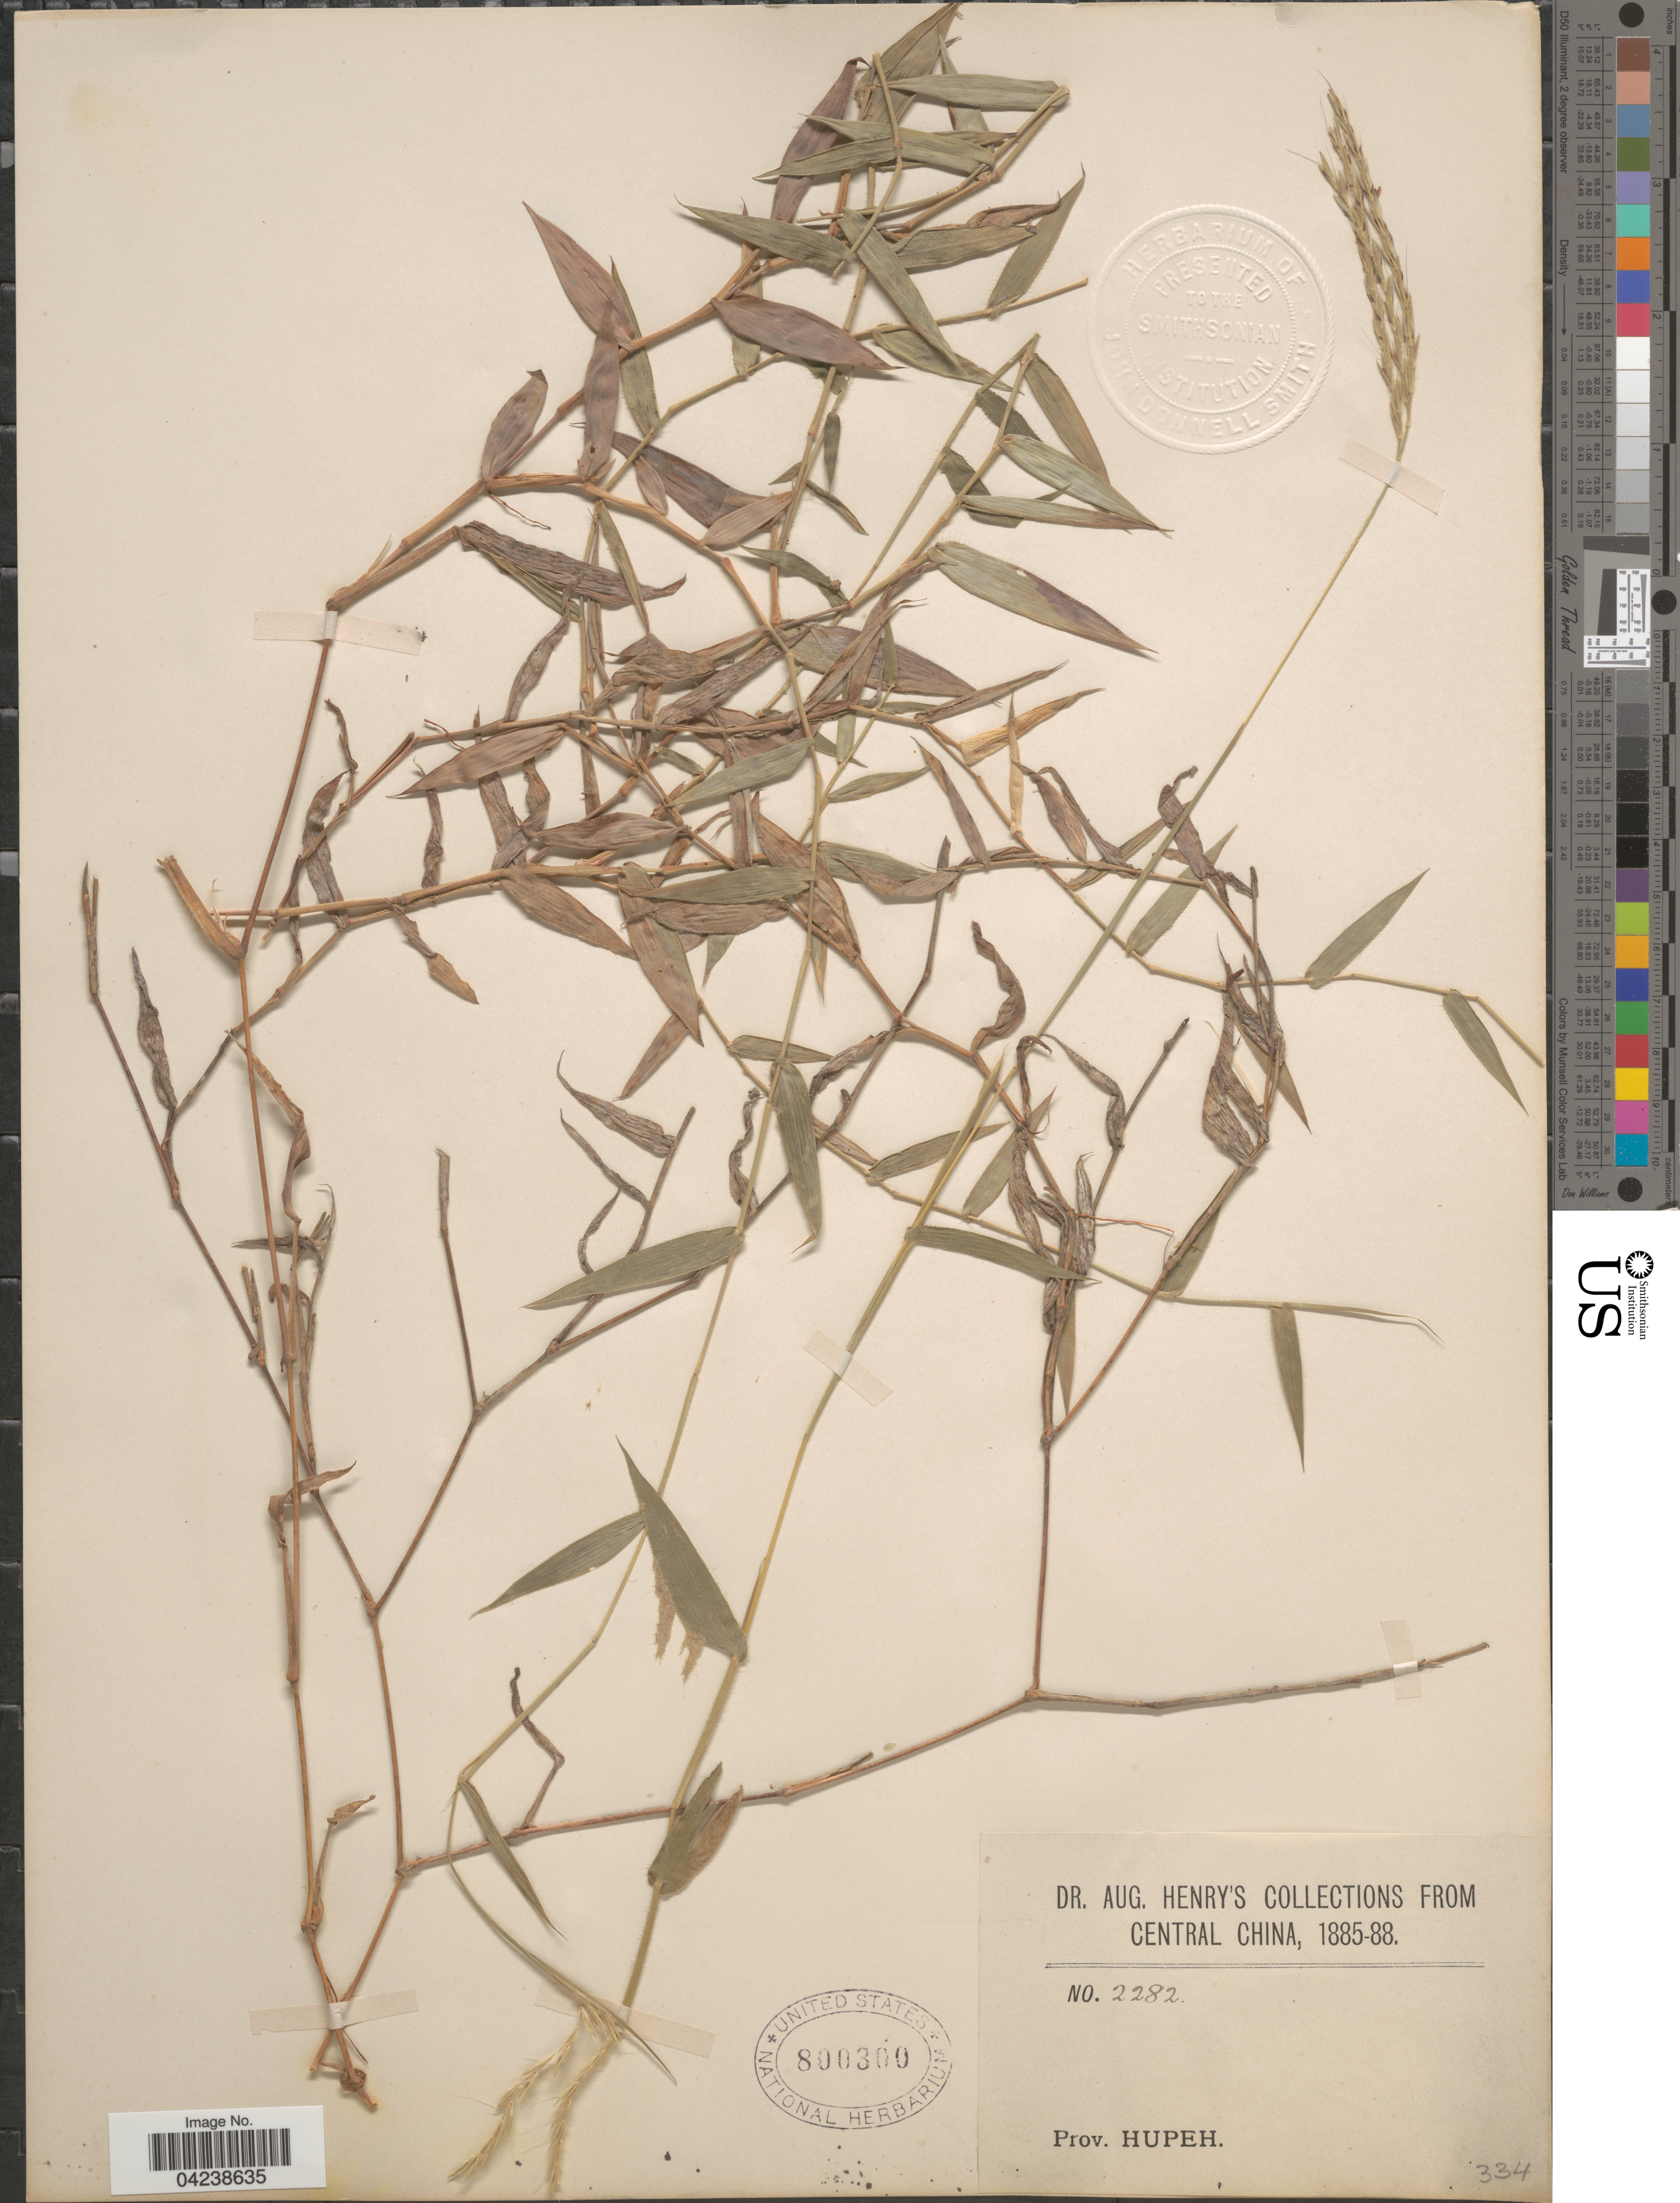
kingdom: Plantae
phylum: Tracheophyta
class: Liliopsida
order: Poales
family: Poaceae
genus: Arthraxon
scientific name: Arthraxon lanceolatus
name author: (Roxb.) Hochst.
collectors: A. Henry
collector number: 2282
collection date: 1885/1888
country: China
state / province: Hubei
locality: Central China. Prov. Hupeh.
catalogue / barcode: US 800300